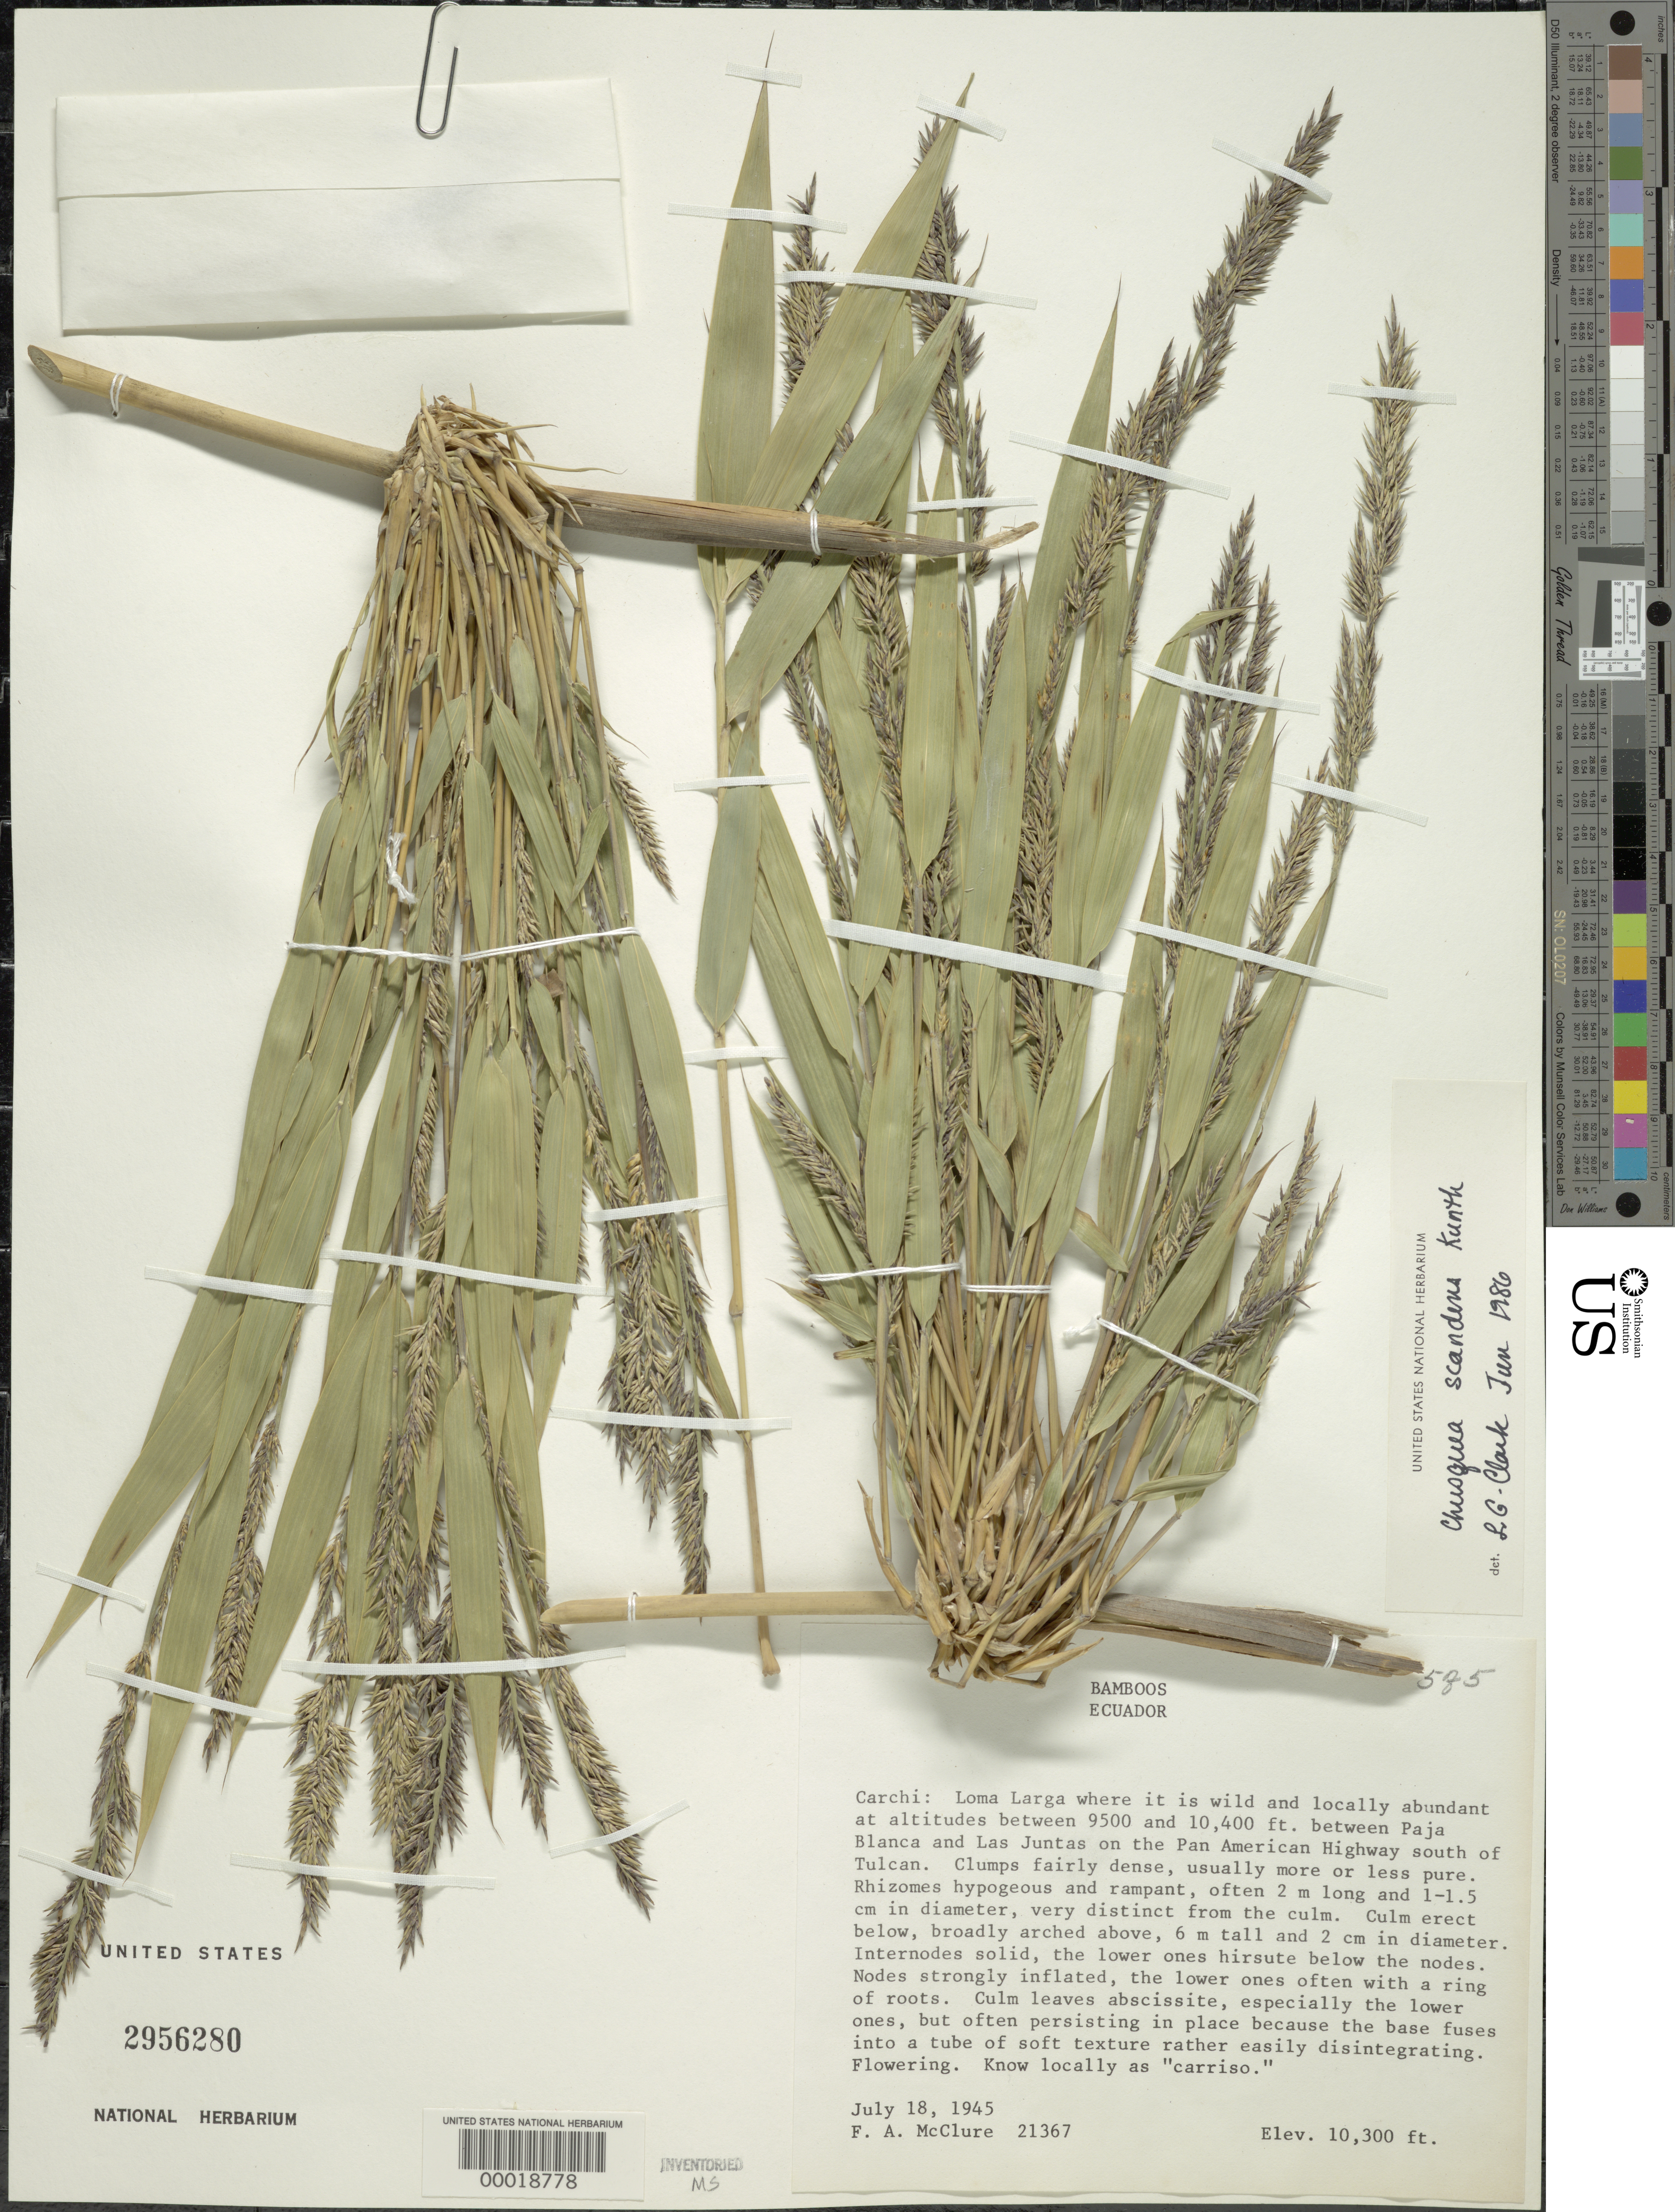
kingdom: Plantae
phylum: Tracheophyta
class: Liliopsida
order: Poales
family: Poaceae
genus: Chusquea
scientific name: Chusquea scandens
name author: Kunth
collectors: F. A. McClure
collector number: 21367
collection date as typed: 18 Jul 1945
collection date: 1945-07-18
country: Ecuador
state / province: Carchi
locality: Loma Larga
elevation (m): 3139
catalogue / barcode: US 2956280